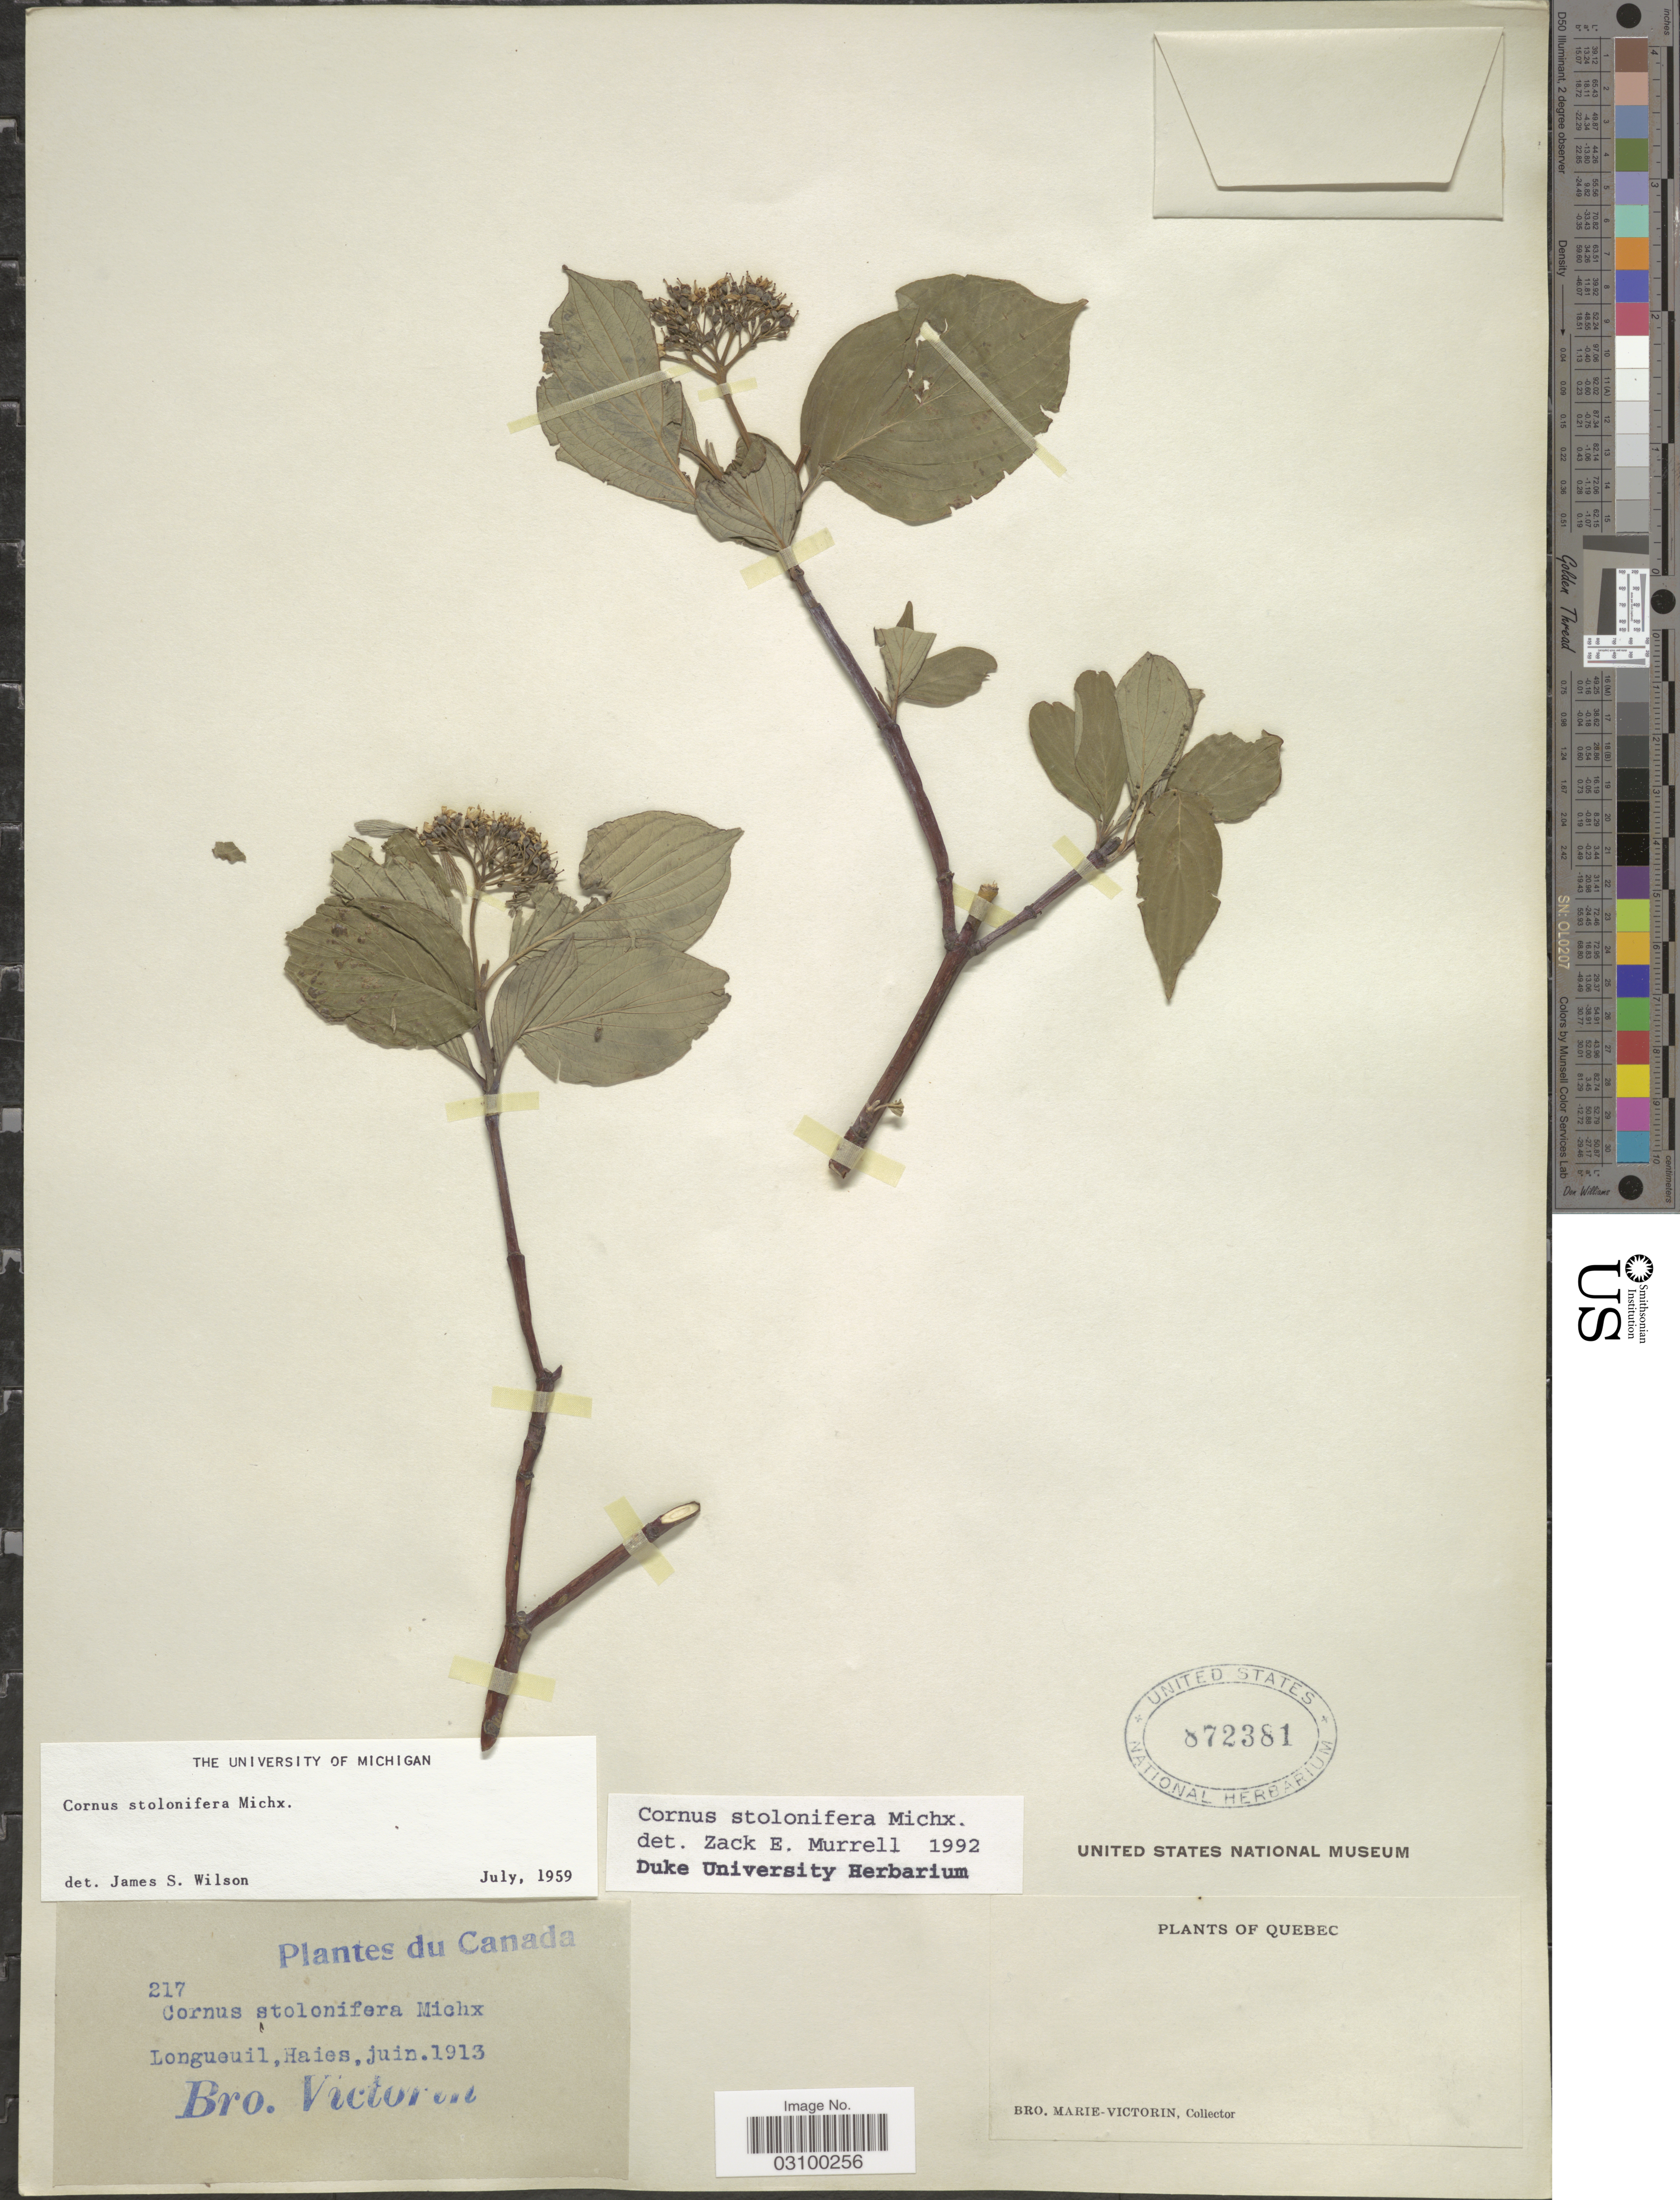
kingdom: Plantae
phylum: Tracheophyta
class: Magnoliopsida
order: Cornales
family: Cornaceae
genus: Cornus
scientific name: Cornus sericea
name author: L.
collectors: Fr. Marie-Victorin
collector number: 217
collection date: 1913-06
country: Canada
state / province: Quebec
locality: Longueuil, Haies.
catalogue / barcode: US 872381